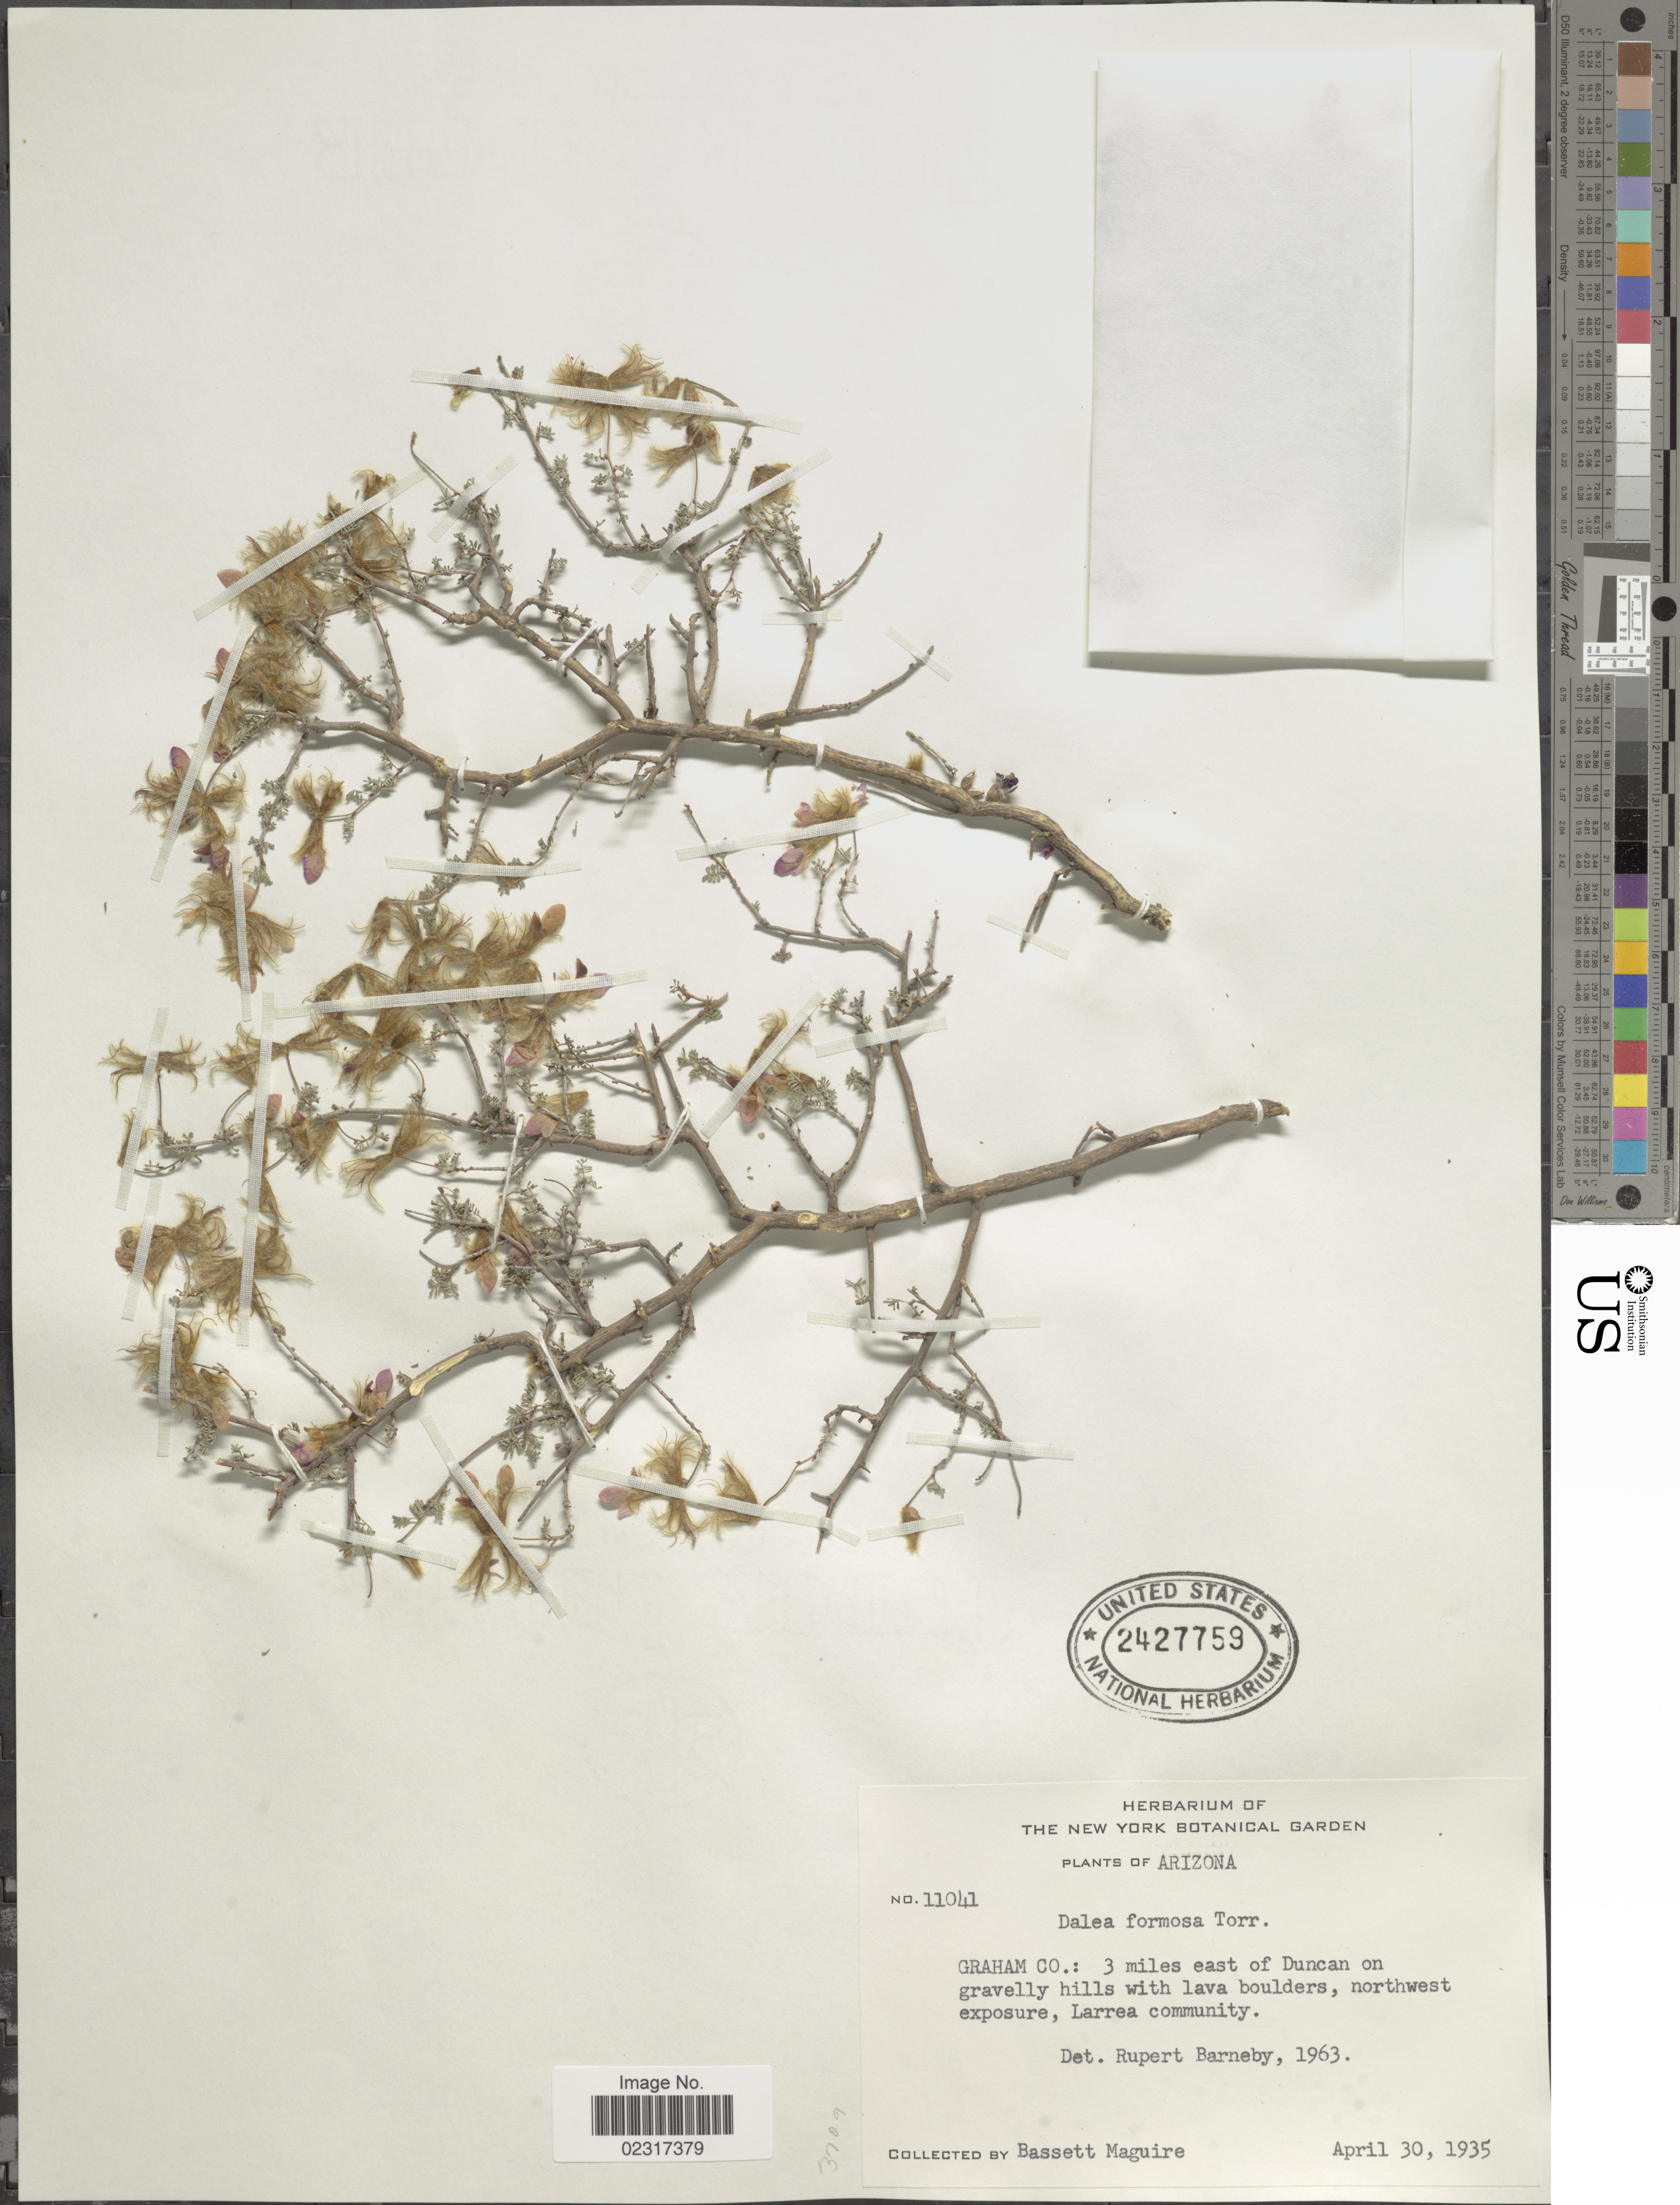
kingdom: Plantae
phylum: Tracheophyta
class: Magnoliopsida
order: Fabales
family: Fabaceae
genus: Dalea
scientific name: Dalea formosa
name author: Torr.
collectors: B. Maguire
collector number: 11041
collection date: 1935-04-30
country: United States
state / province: Arizona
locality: Graham Co.: 3 miles east of Duncan on gravelly hills with lava boulders, northwest exposure, Larrea community.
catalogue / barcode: US 2427759